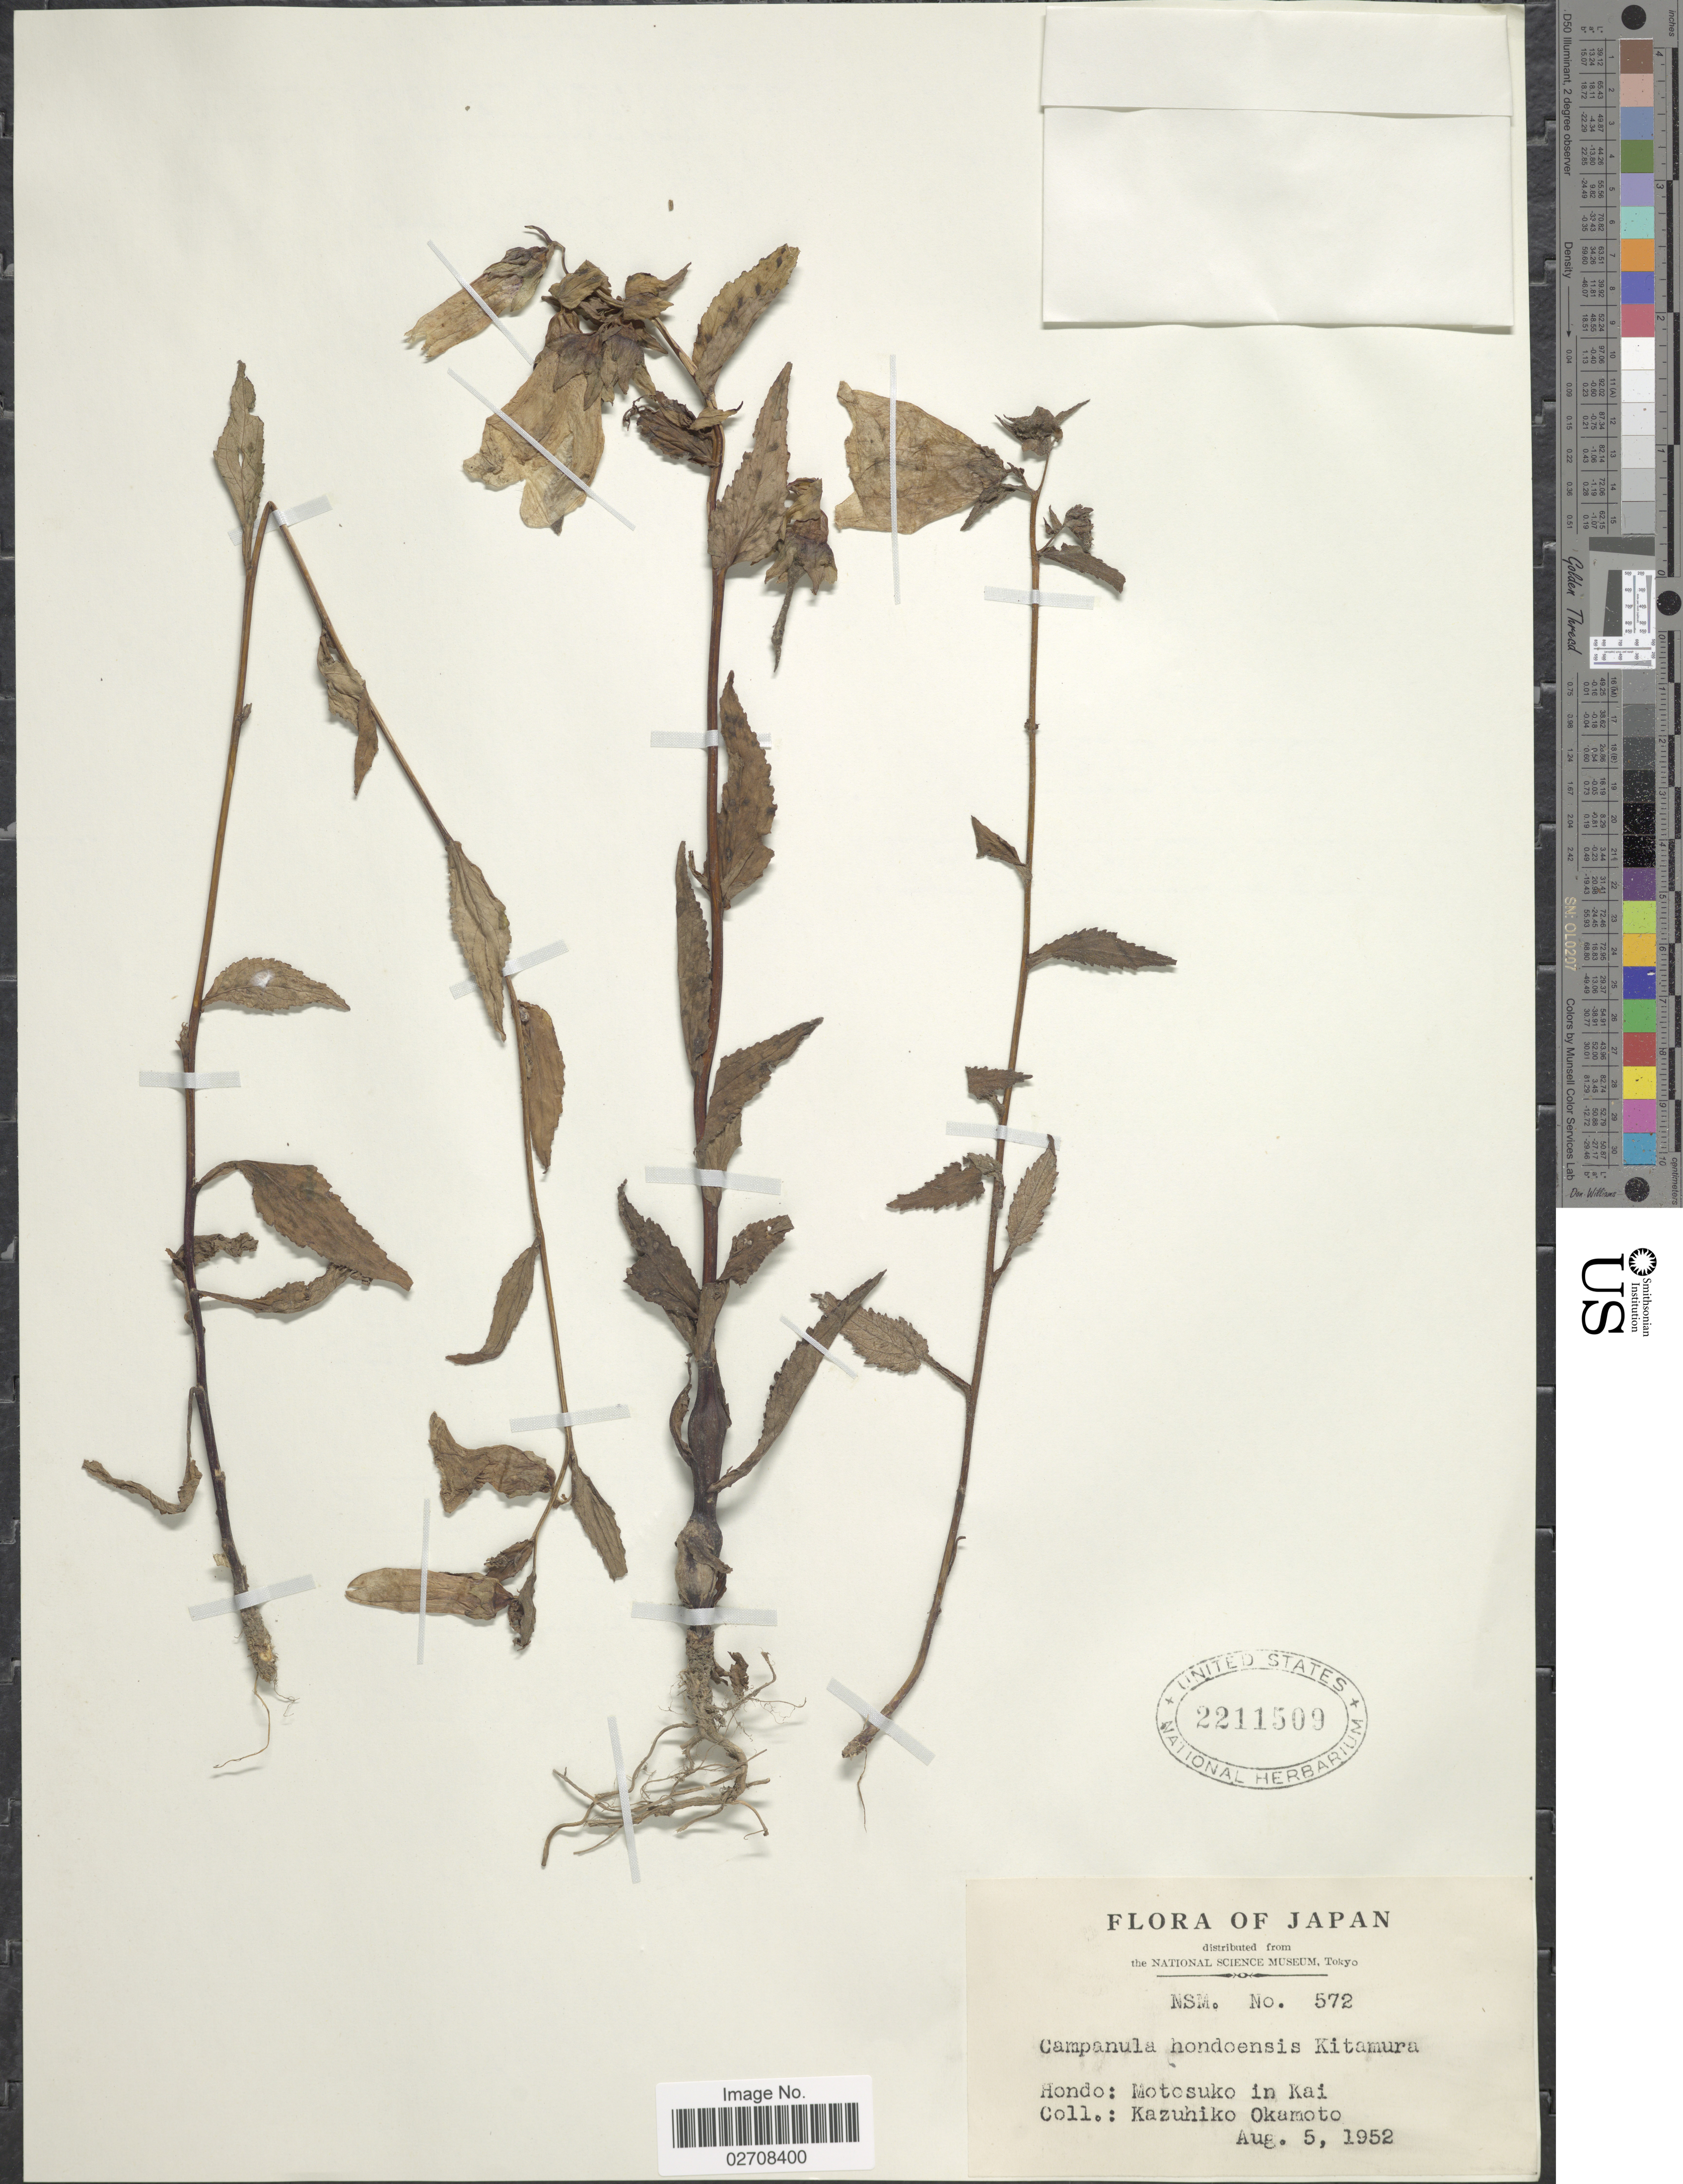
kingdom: Plantae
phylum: Tracheophyta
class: Magnoliopsida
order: Asterales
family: Campanulaceae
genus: Campanula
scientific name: Campanula hondoensis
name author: Kitam.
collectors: K. Okamoto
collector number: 572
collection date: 1952-08-05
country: Japan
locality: Hondo: Motosuko in kai.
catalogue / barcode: US 2211509